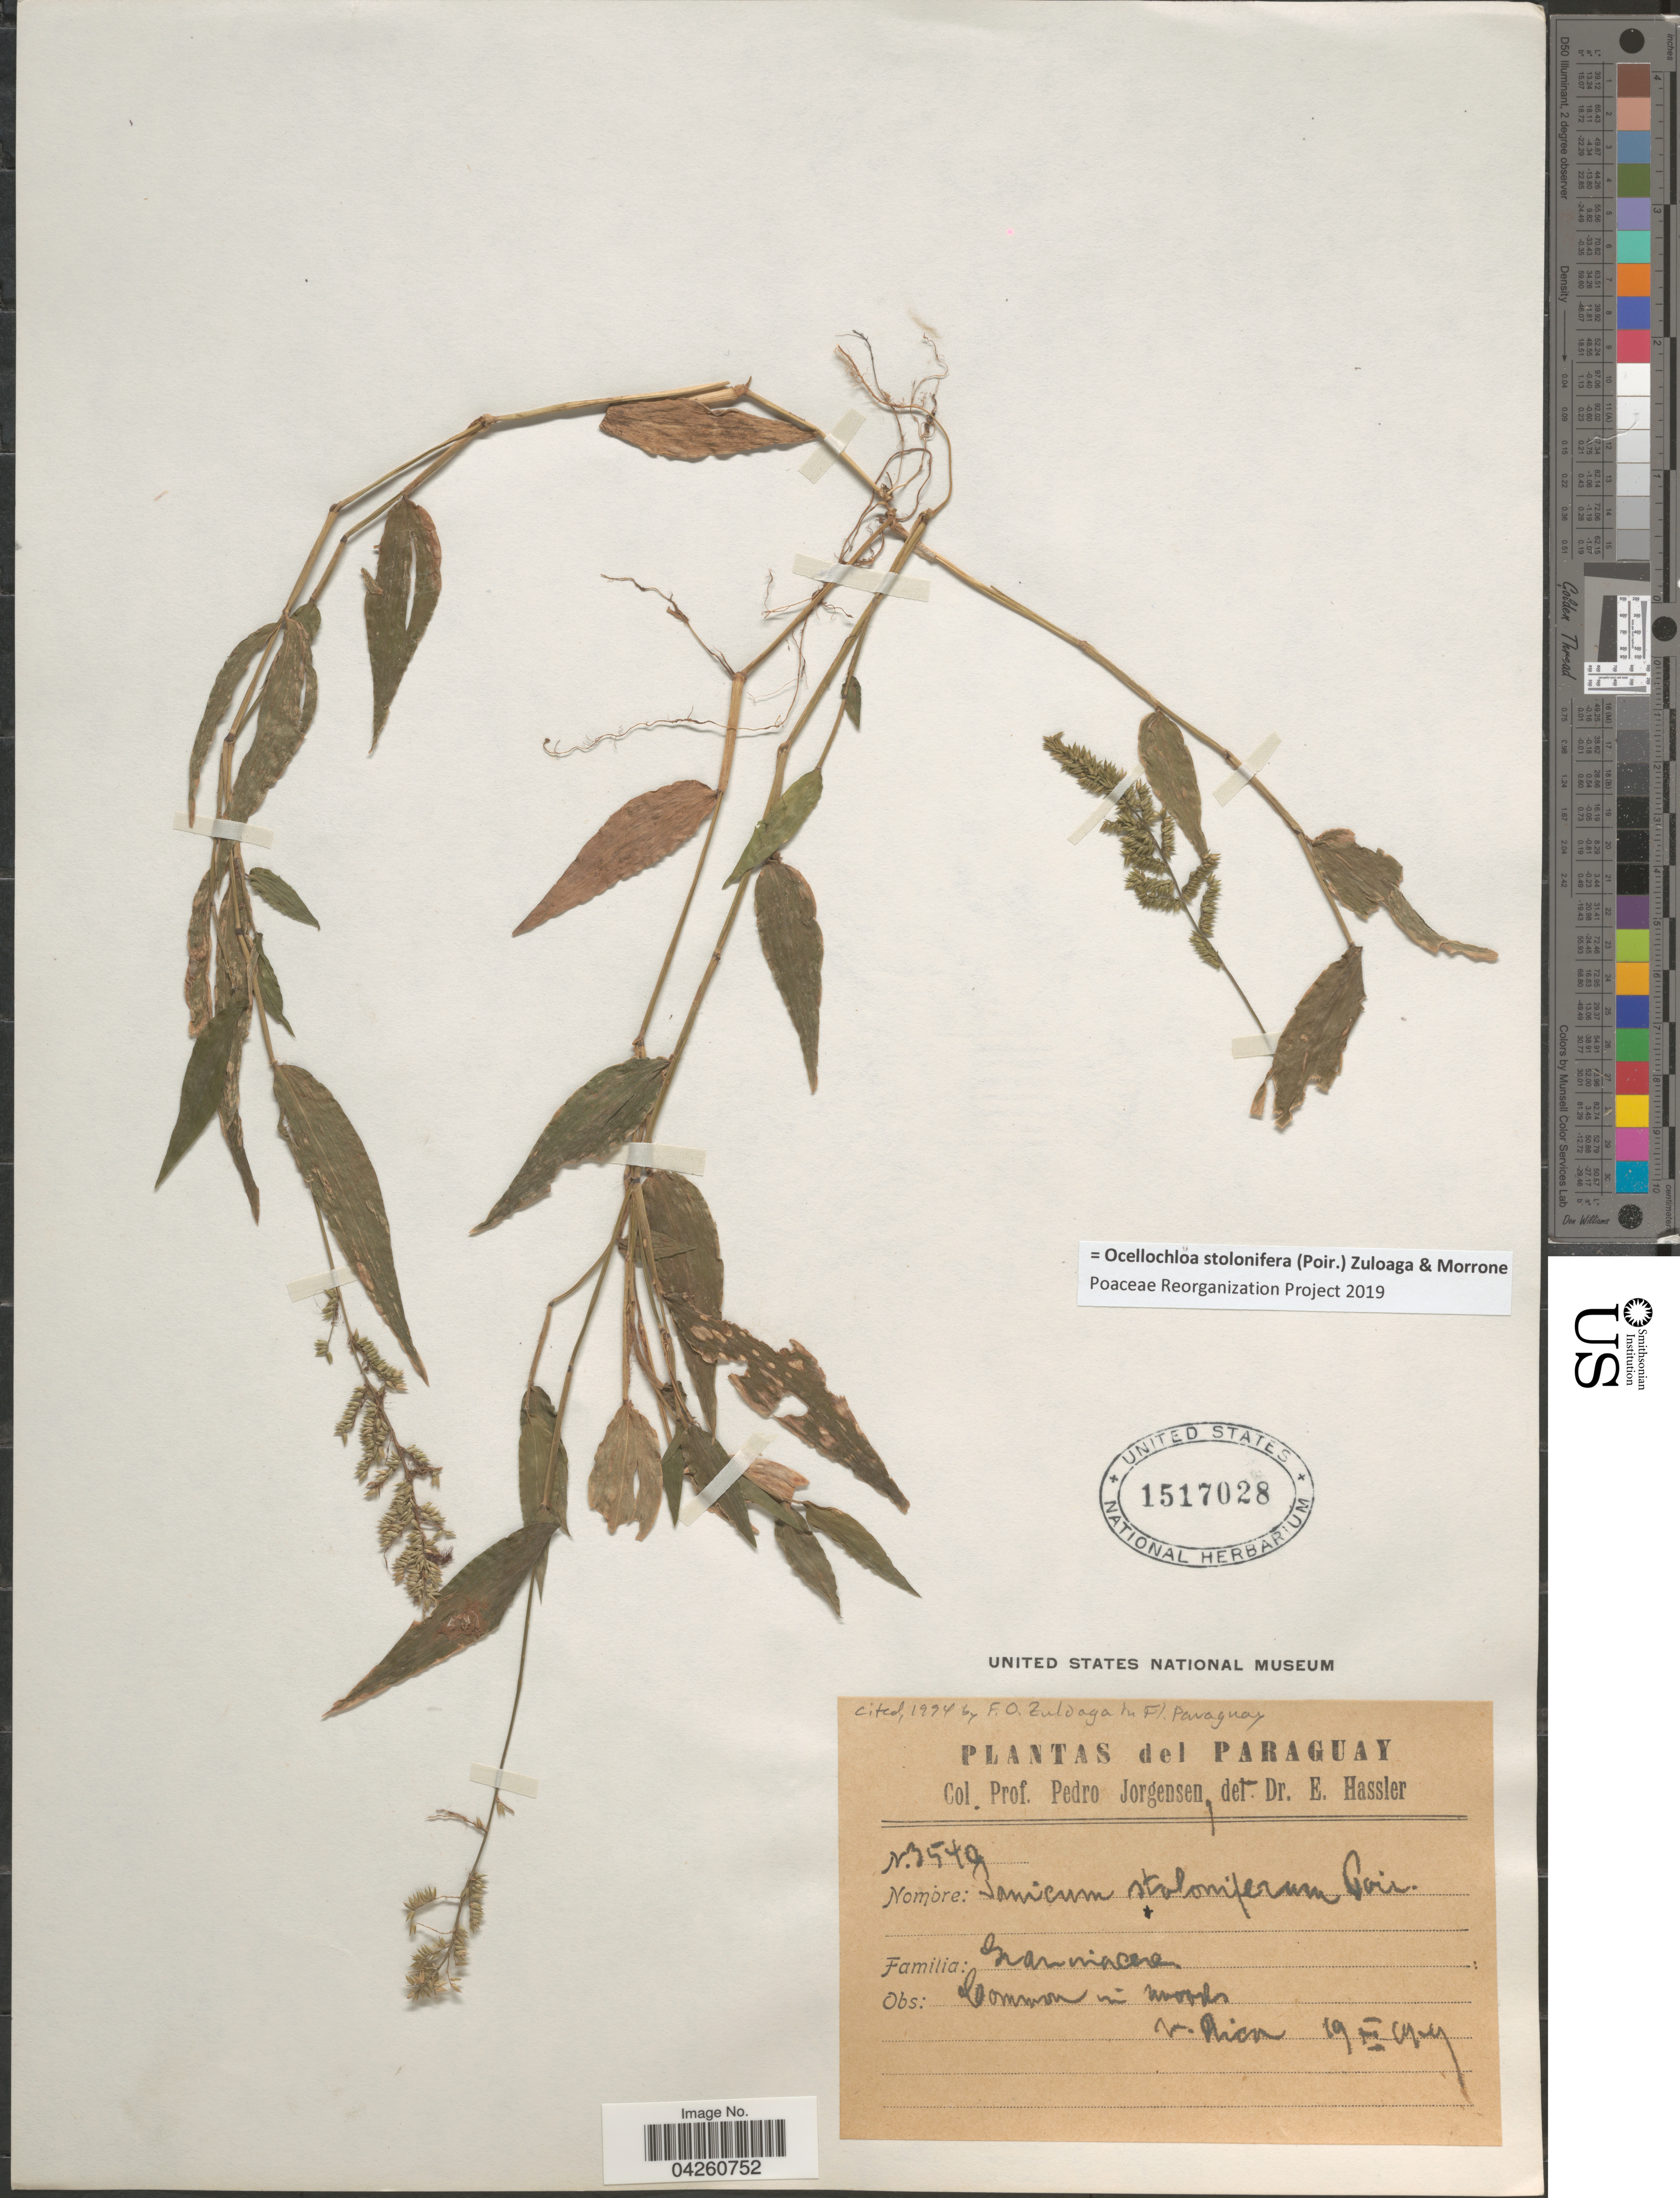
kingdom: Plantae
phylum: Tracheophyta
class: Liliopsida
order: Poales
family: Poaceae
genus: Ocellochloa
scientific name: Ocellochloa stolonifera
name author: (Poir.) Zuloaga & Morrone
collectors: P. Jörgensen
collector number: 3549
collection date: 1909-12-19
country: Paraguay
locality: V. Rica.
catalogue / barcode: US 1517028